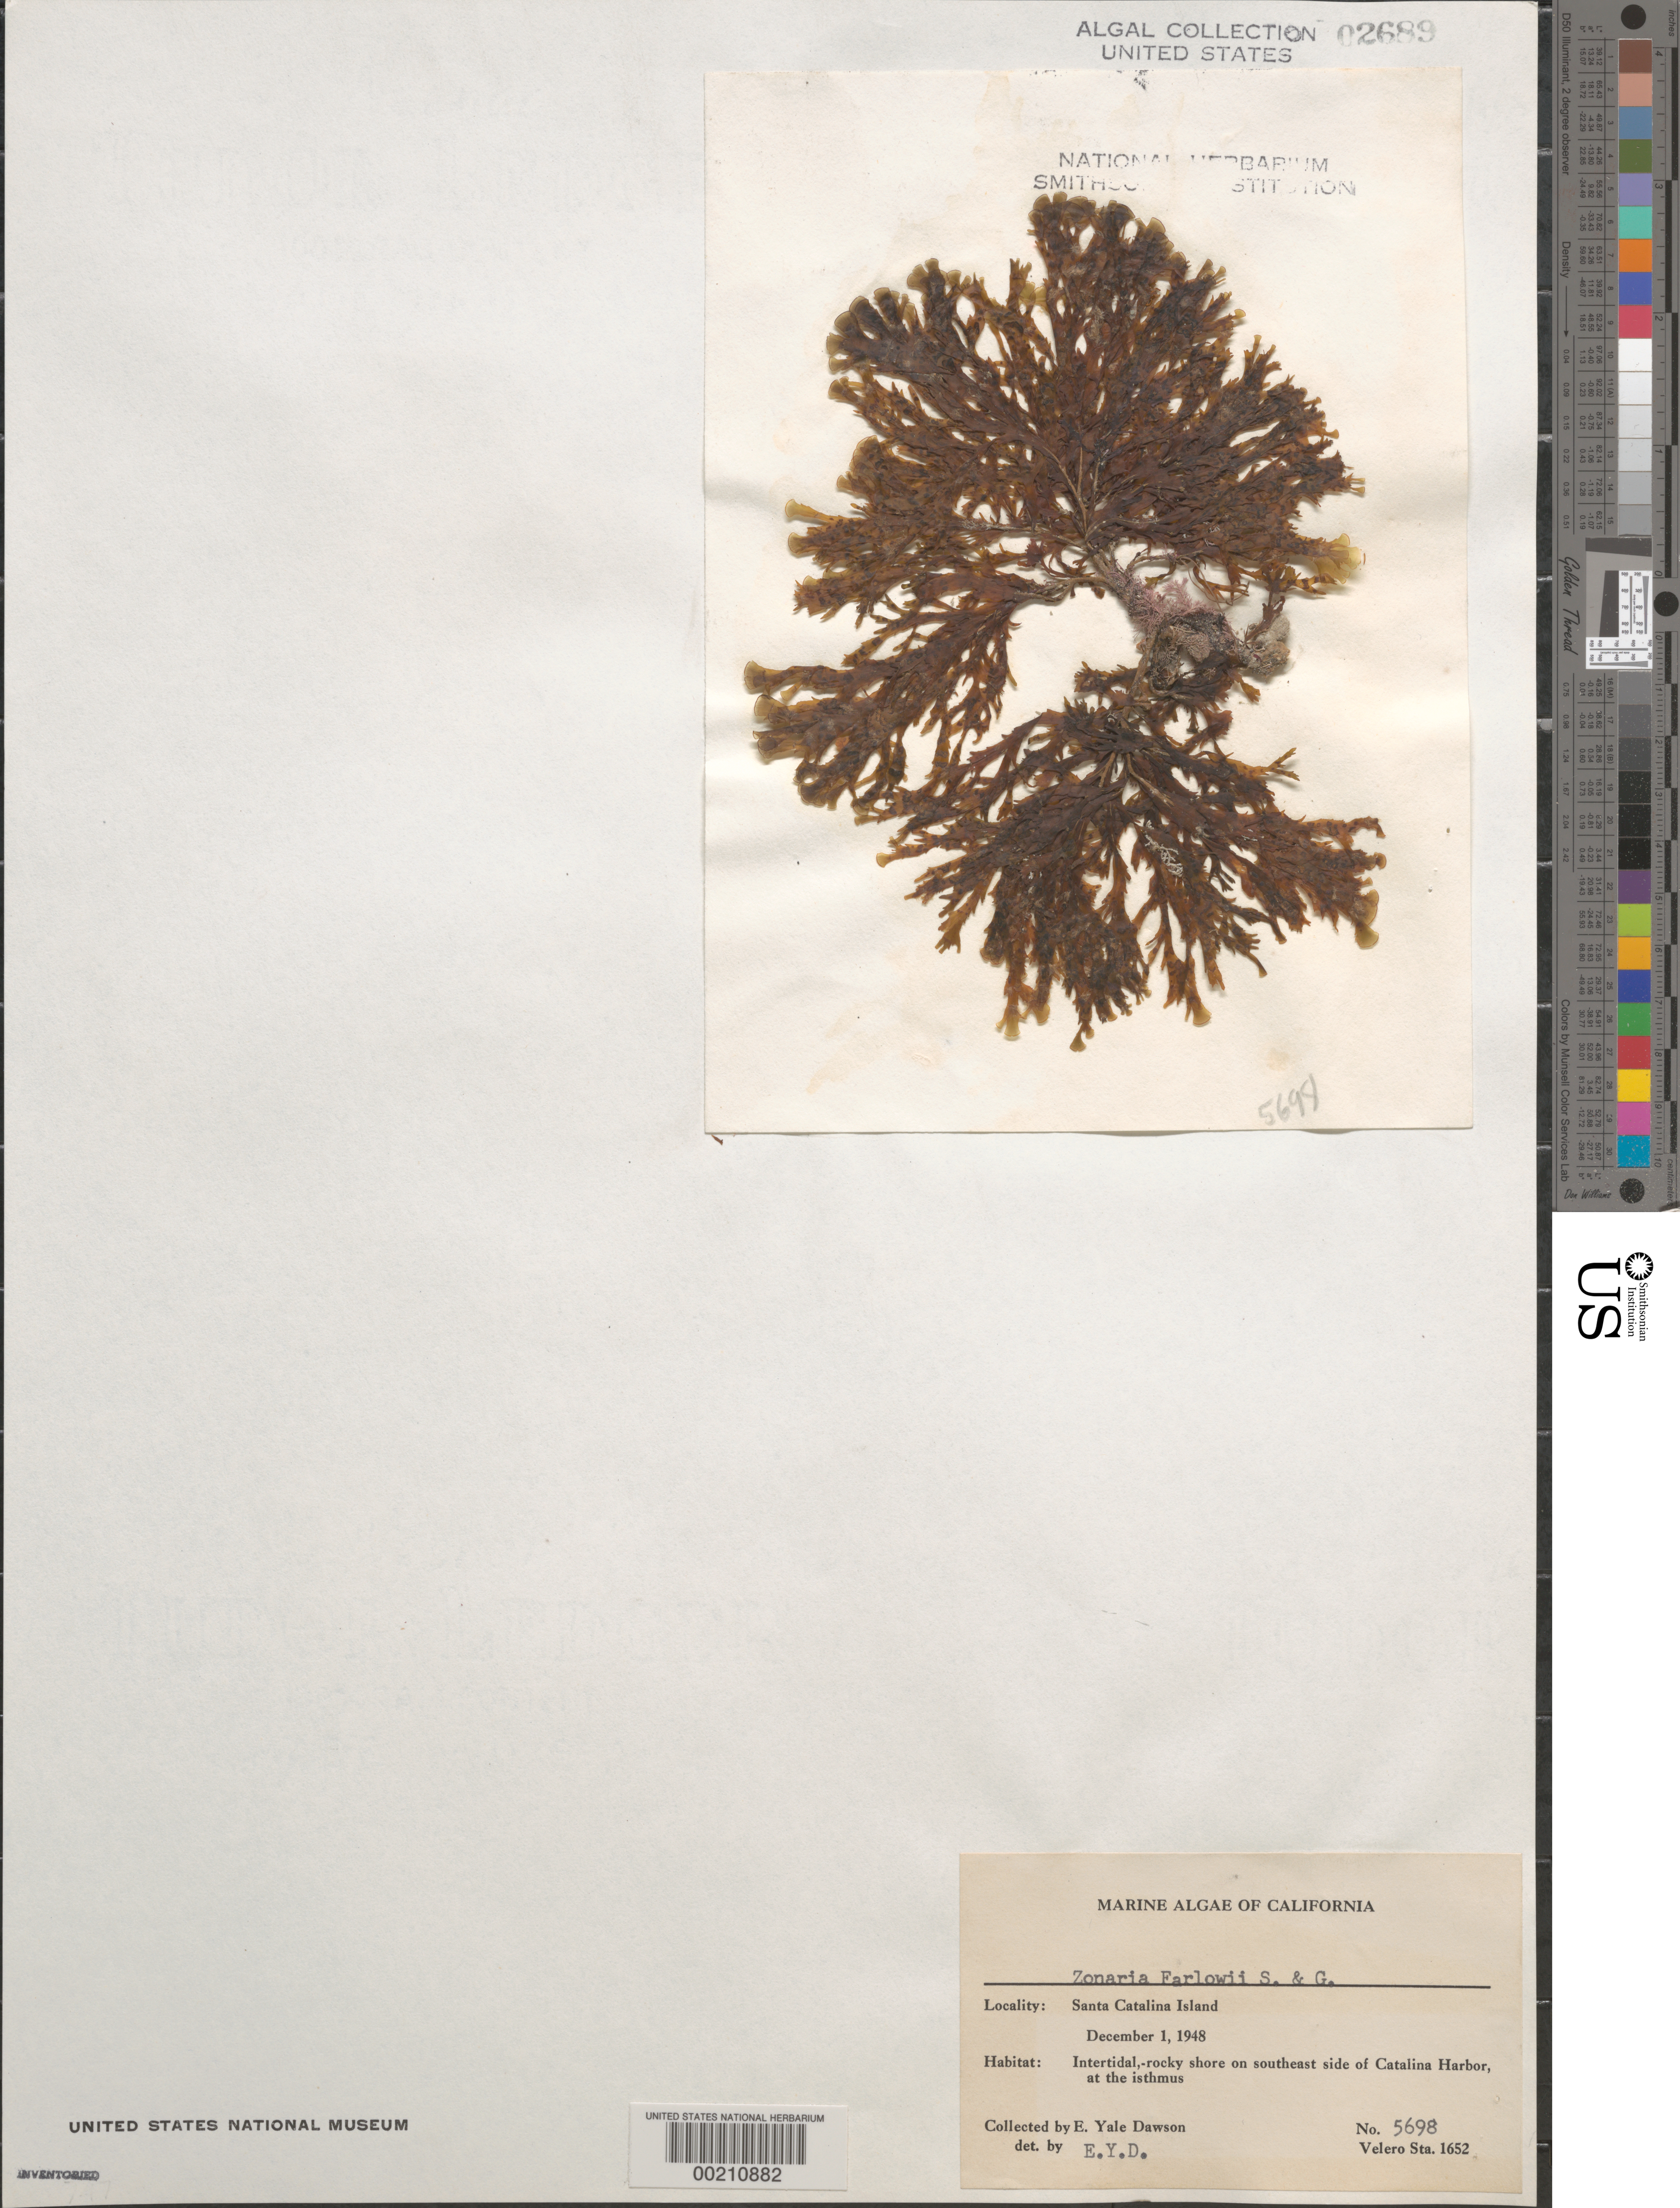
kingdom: Chromista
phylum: Ochrophyta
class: Phaeophyceae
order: Dictyotales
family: Dictyotaceae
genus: Zonaria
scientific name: Zonaria farlowii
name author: Setch. & N.L. Gardner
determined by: Dawson, E. Y.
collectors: E. Y. Dawson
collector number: EYD 5698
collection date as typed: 01 Dec 1948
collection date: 1948-12-01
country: United States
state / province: California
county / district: Los Angeles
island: Santa Catalina Island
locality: Catalina Harbor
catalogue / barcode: US 2689